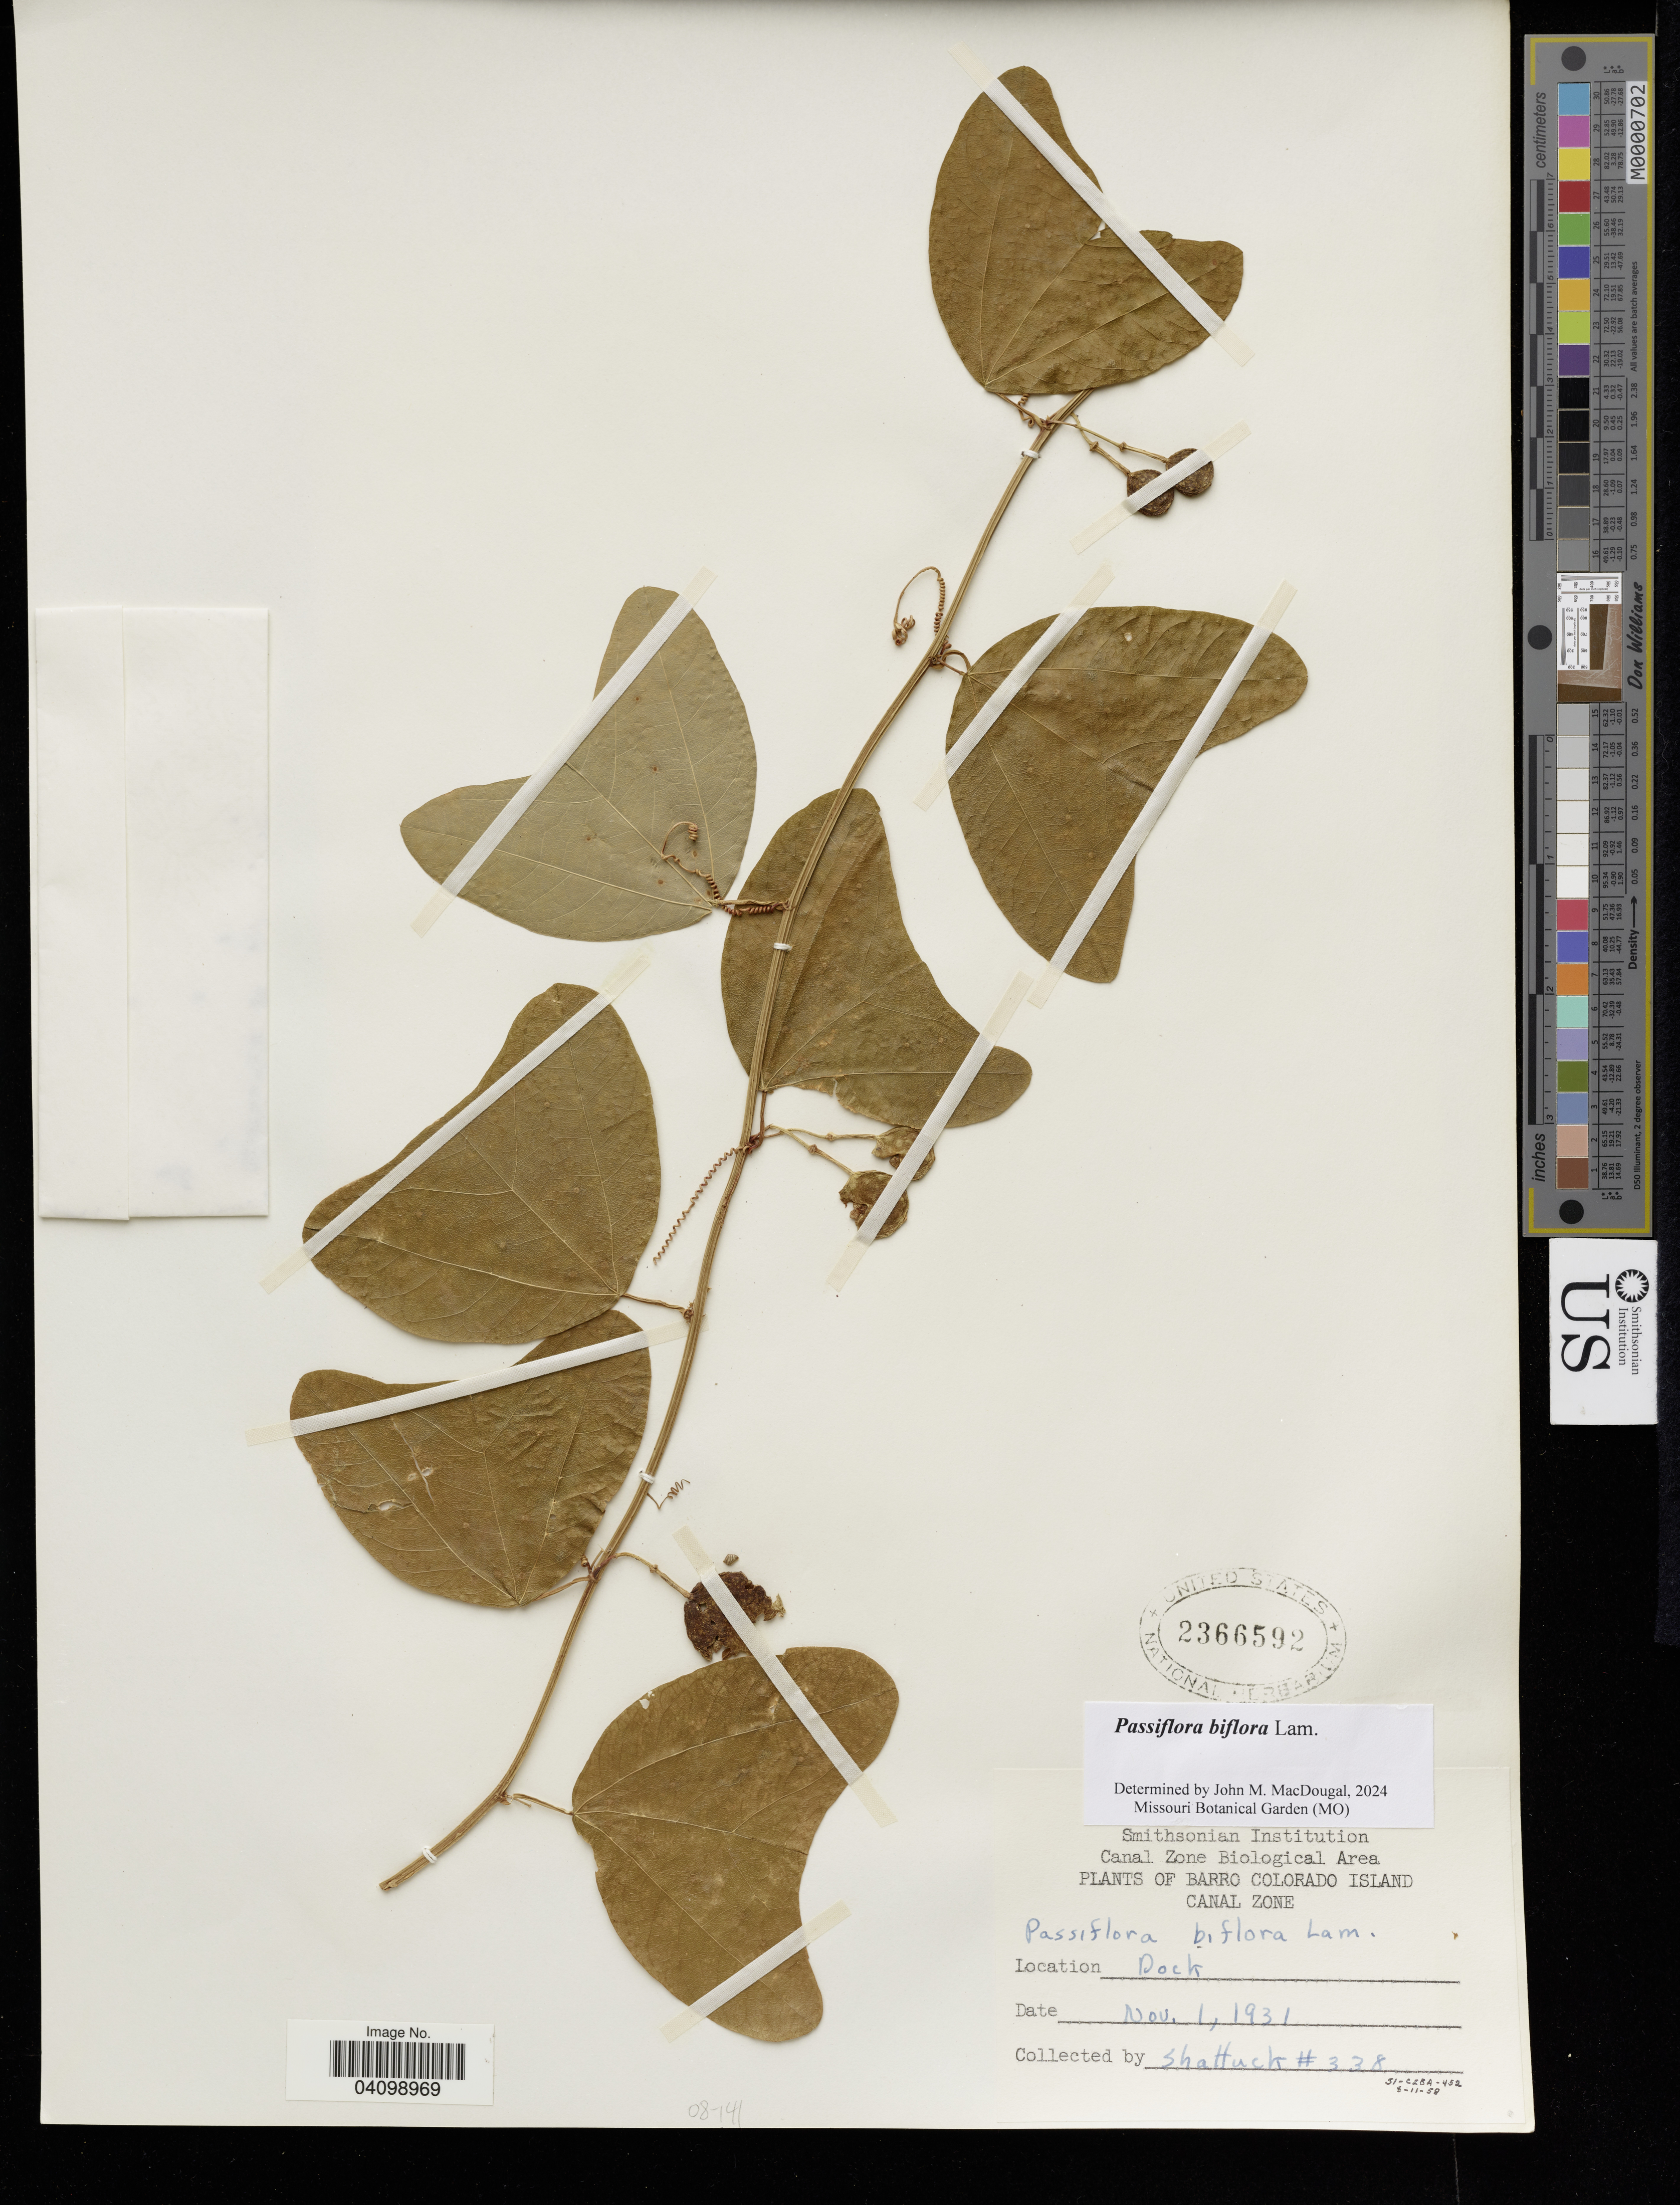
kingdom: Plantae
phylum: Tracheophyta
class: Magnoliopsida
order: Malpighiales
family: Passifloraceae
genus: Passiflora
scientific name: Passiflora biflora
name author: Lam.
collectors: Shattuck, --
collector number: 338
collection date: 1931-11-01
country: Panama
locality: Barro Colorado Island, Canal Zone. Dock.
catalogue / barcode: US 2366592